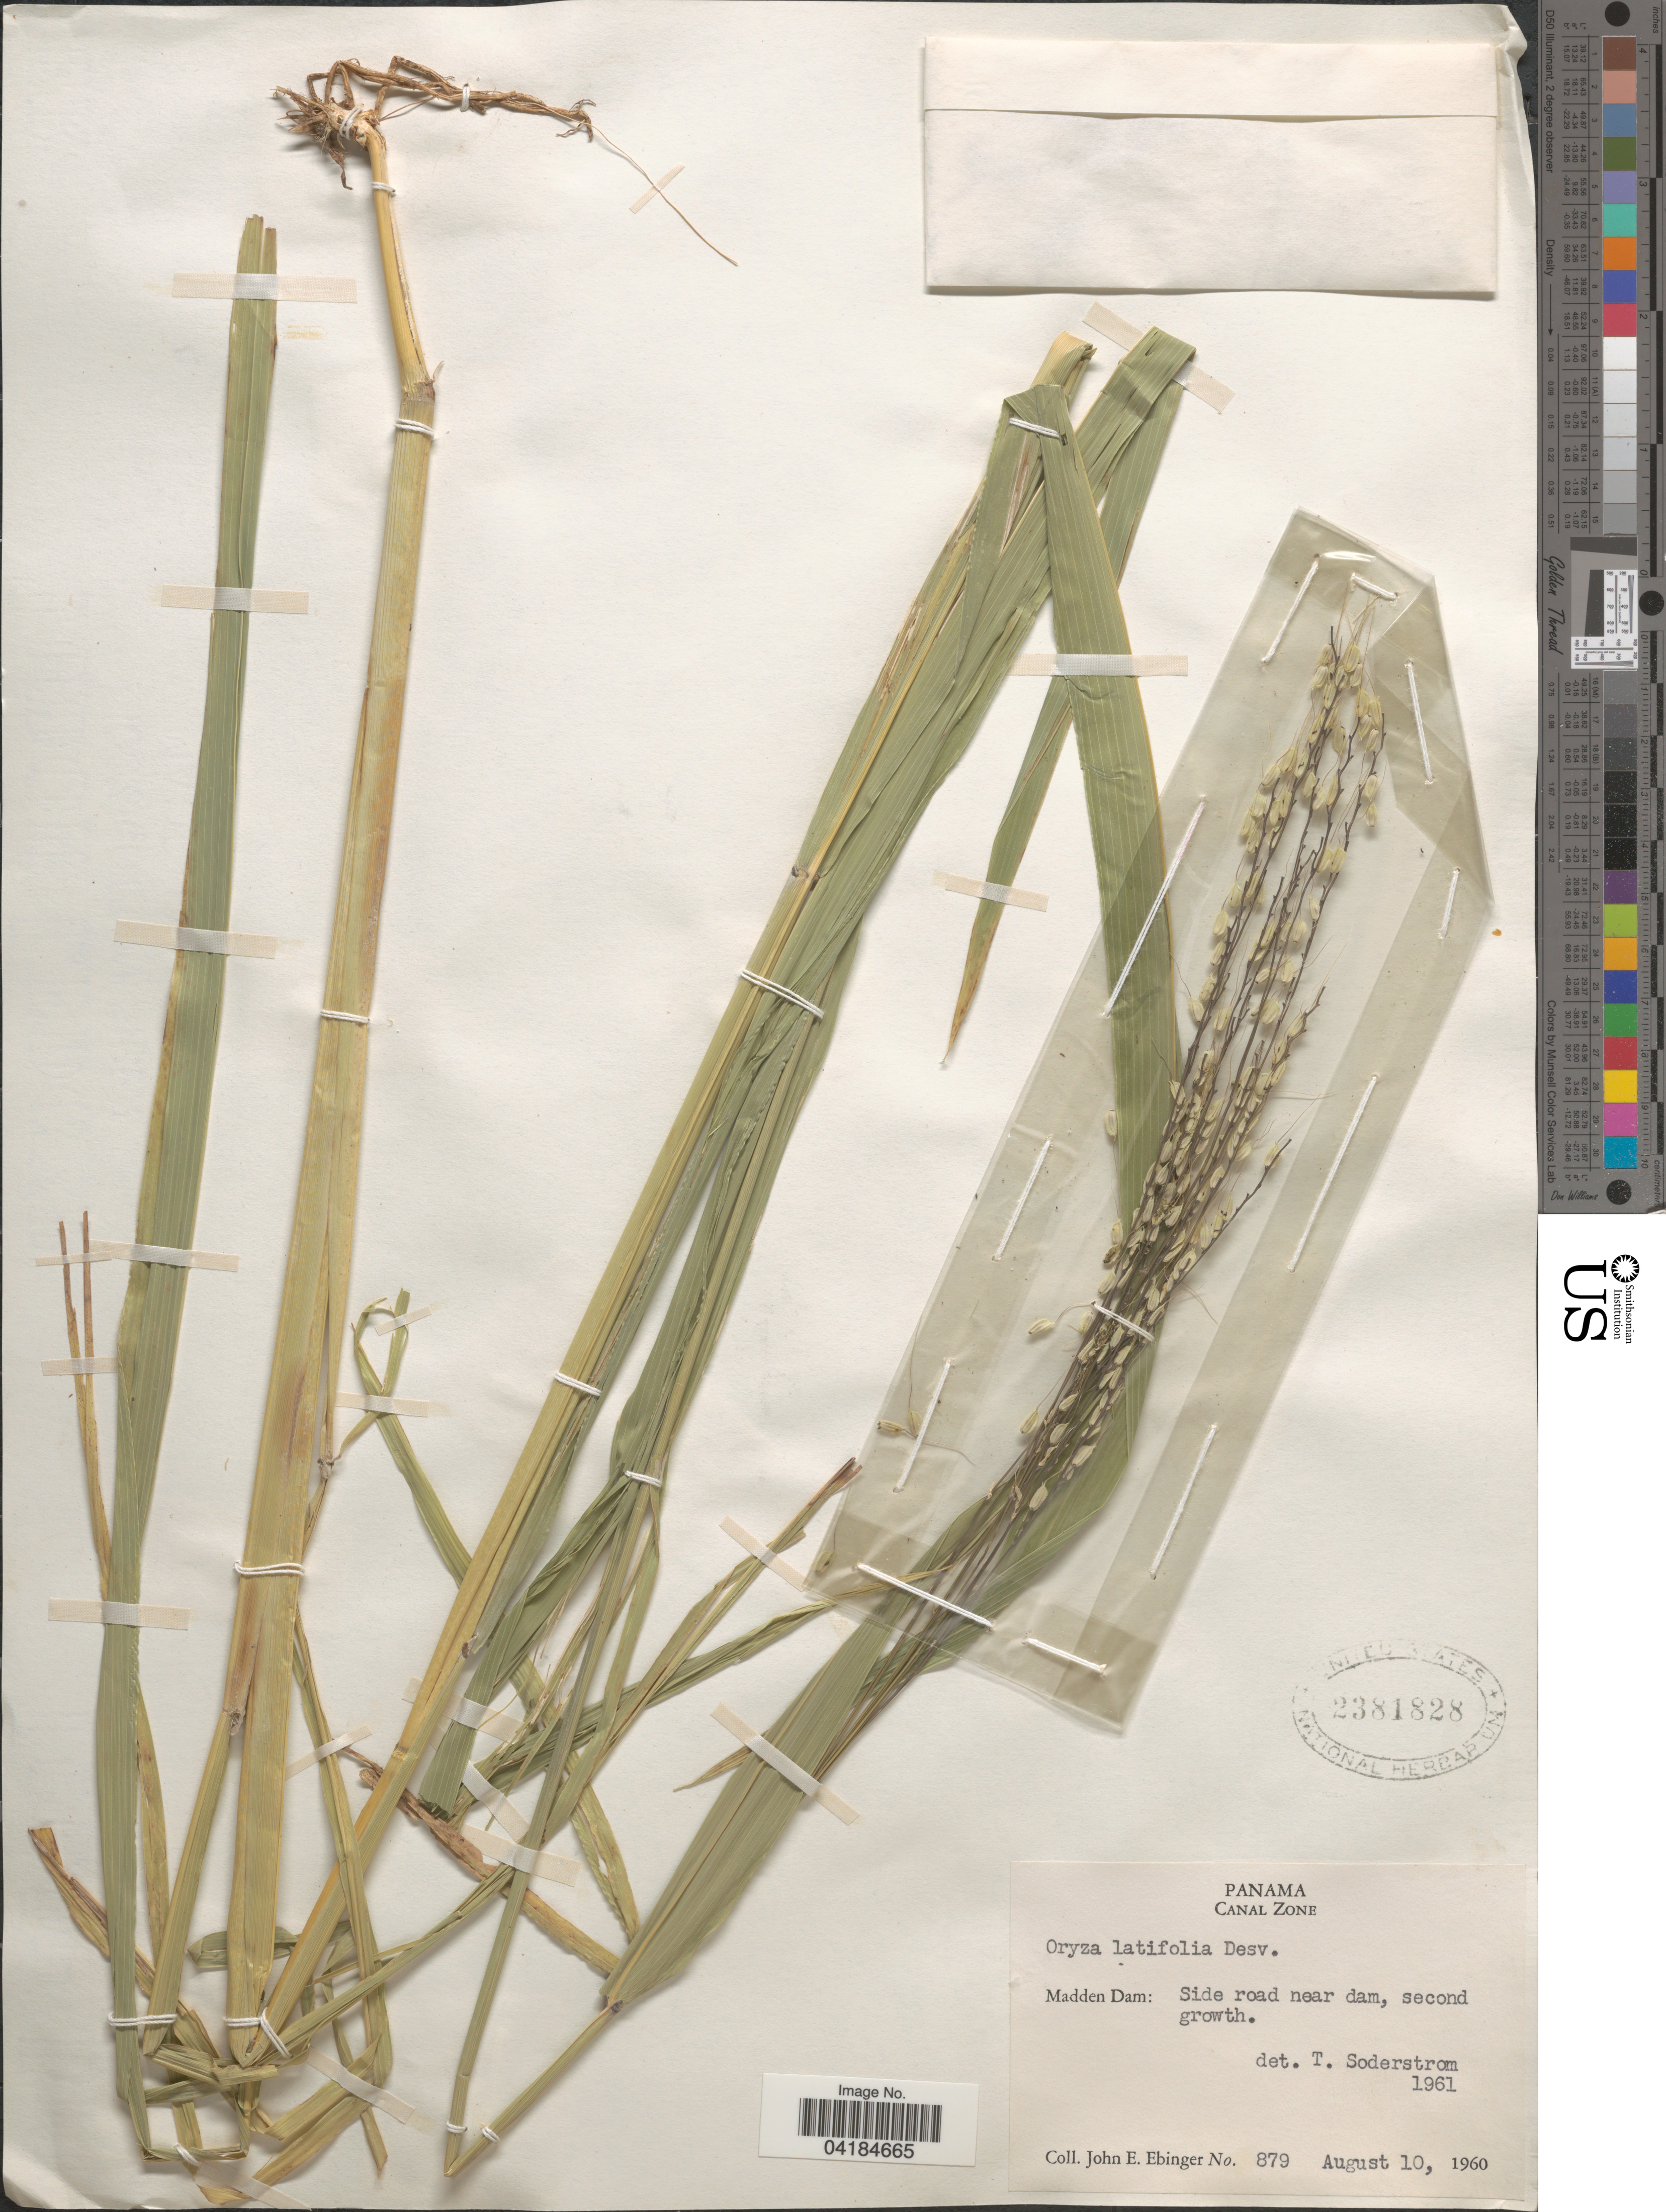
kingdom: Plantae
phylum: Tracheophyta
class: Liliopsida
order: Poales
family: Poaceae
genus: Oryza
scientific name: Oryza latifolia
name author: Desv.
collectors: J. Ebinger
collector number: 879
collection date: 1960-08-10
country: Panama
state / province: Colón / Panamá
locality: Canal Zone. Madden Dam: Side road near dam, second growth.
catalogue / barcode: US 2381828